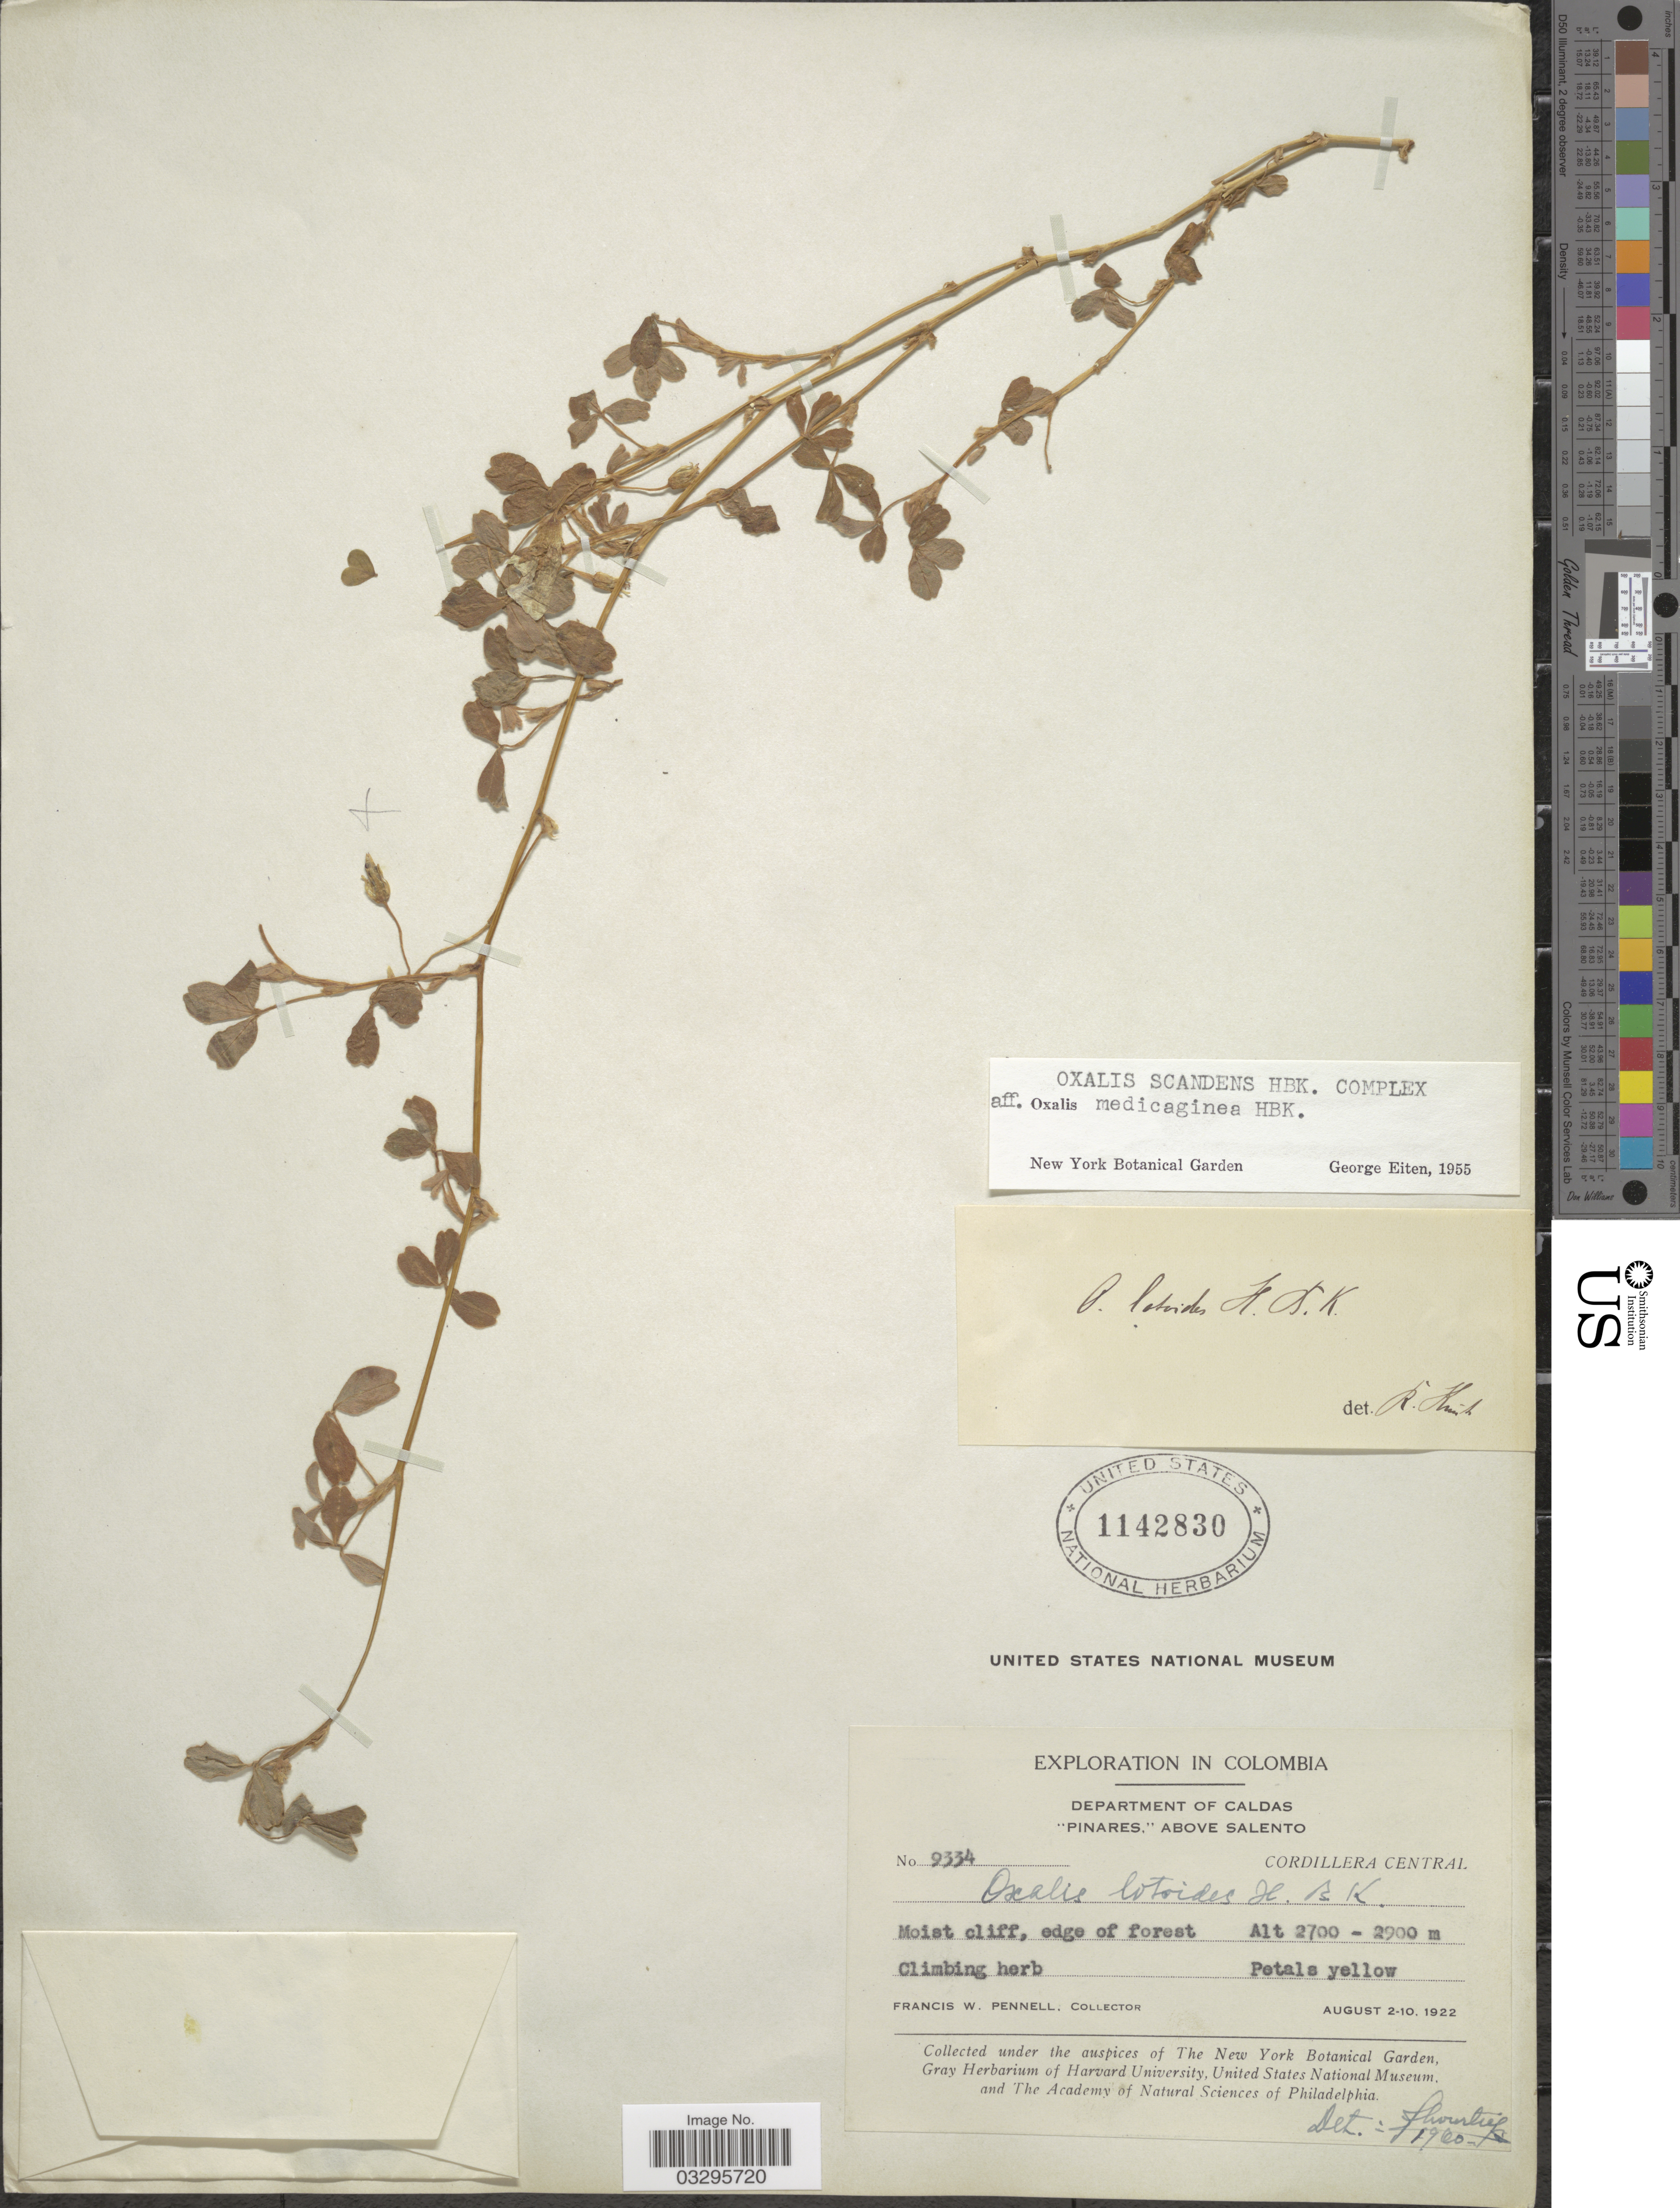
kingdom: Plantae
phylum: Tracheophyta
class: Magnoliopsida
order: Oxalidales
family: Oxalidaceae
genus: Oxalis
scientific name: Oxalis lotoides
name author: Kunth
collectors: F. W. Pennell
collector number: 9334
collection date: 1922-08-02/1922-08-10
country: Colombia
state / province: Caldas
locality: Department of Caldas, "Pinares," above Salento, Cordillera Central.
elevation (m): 2700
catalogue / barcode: US 1142830